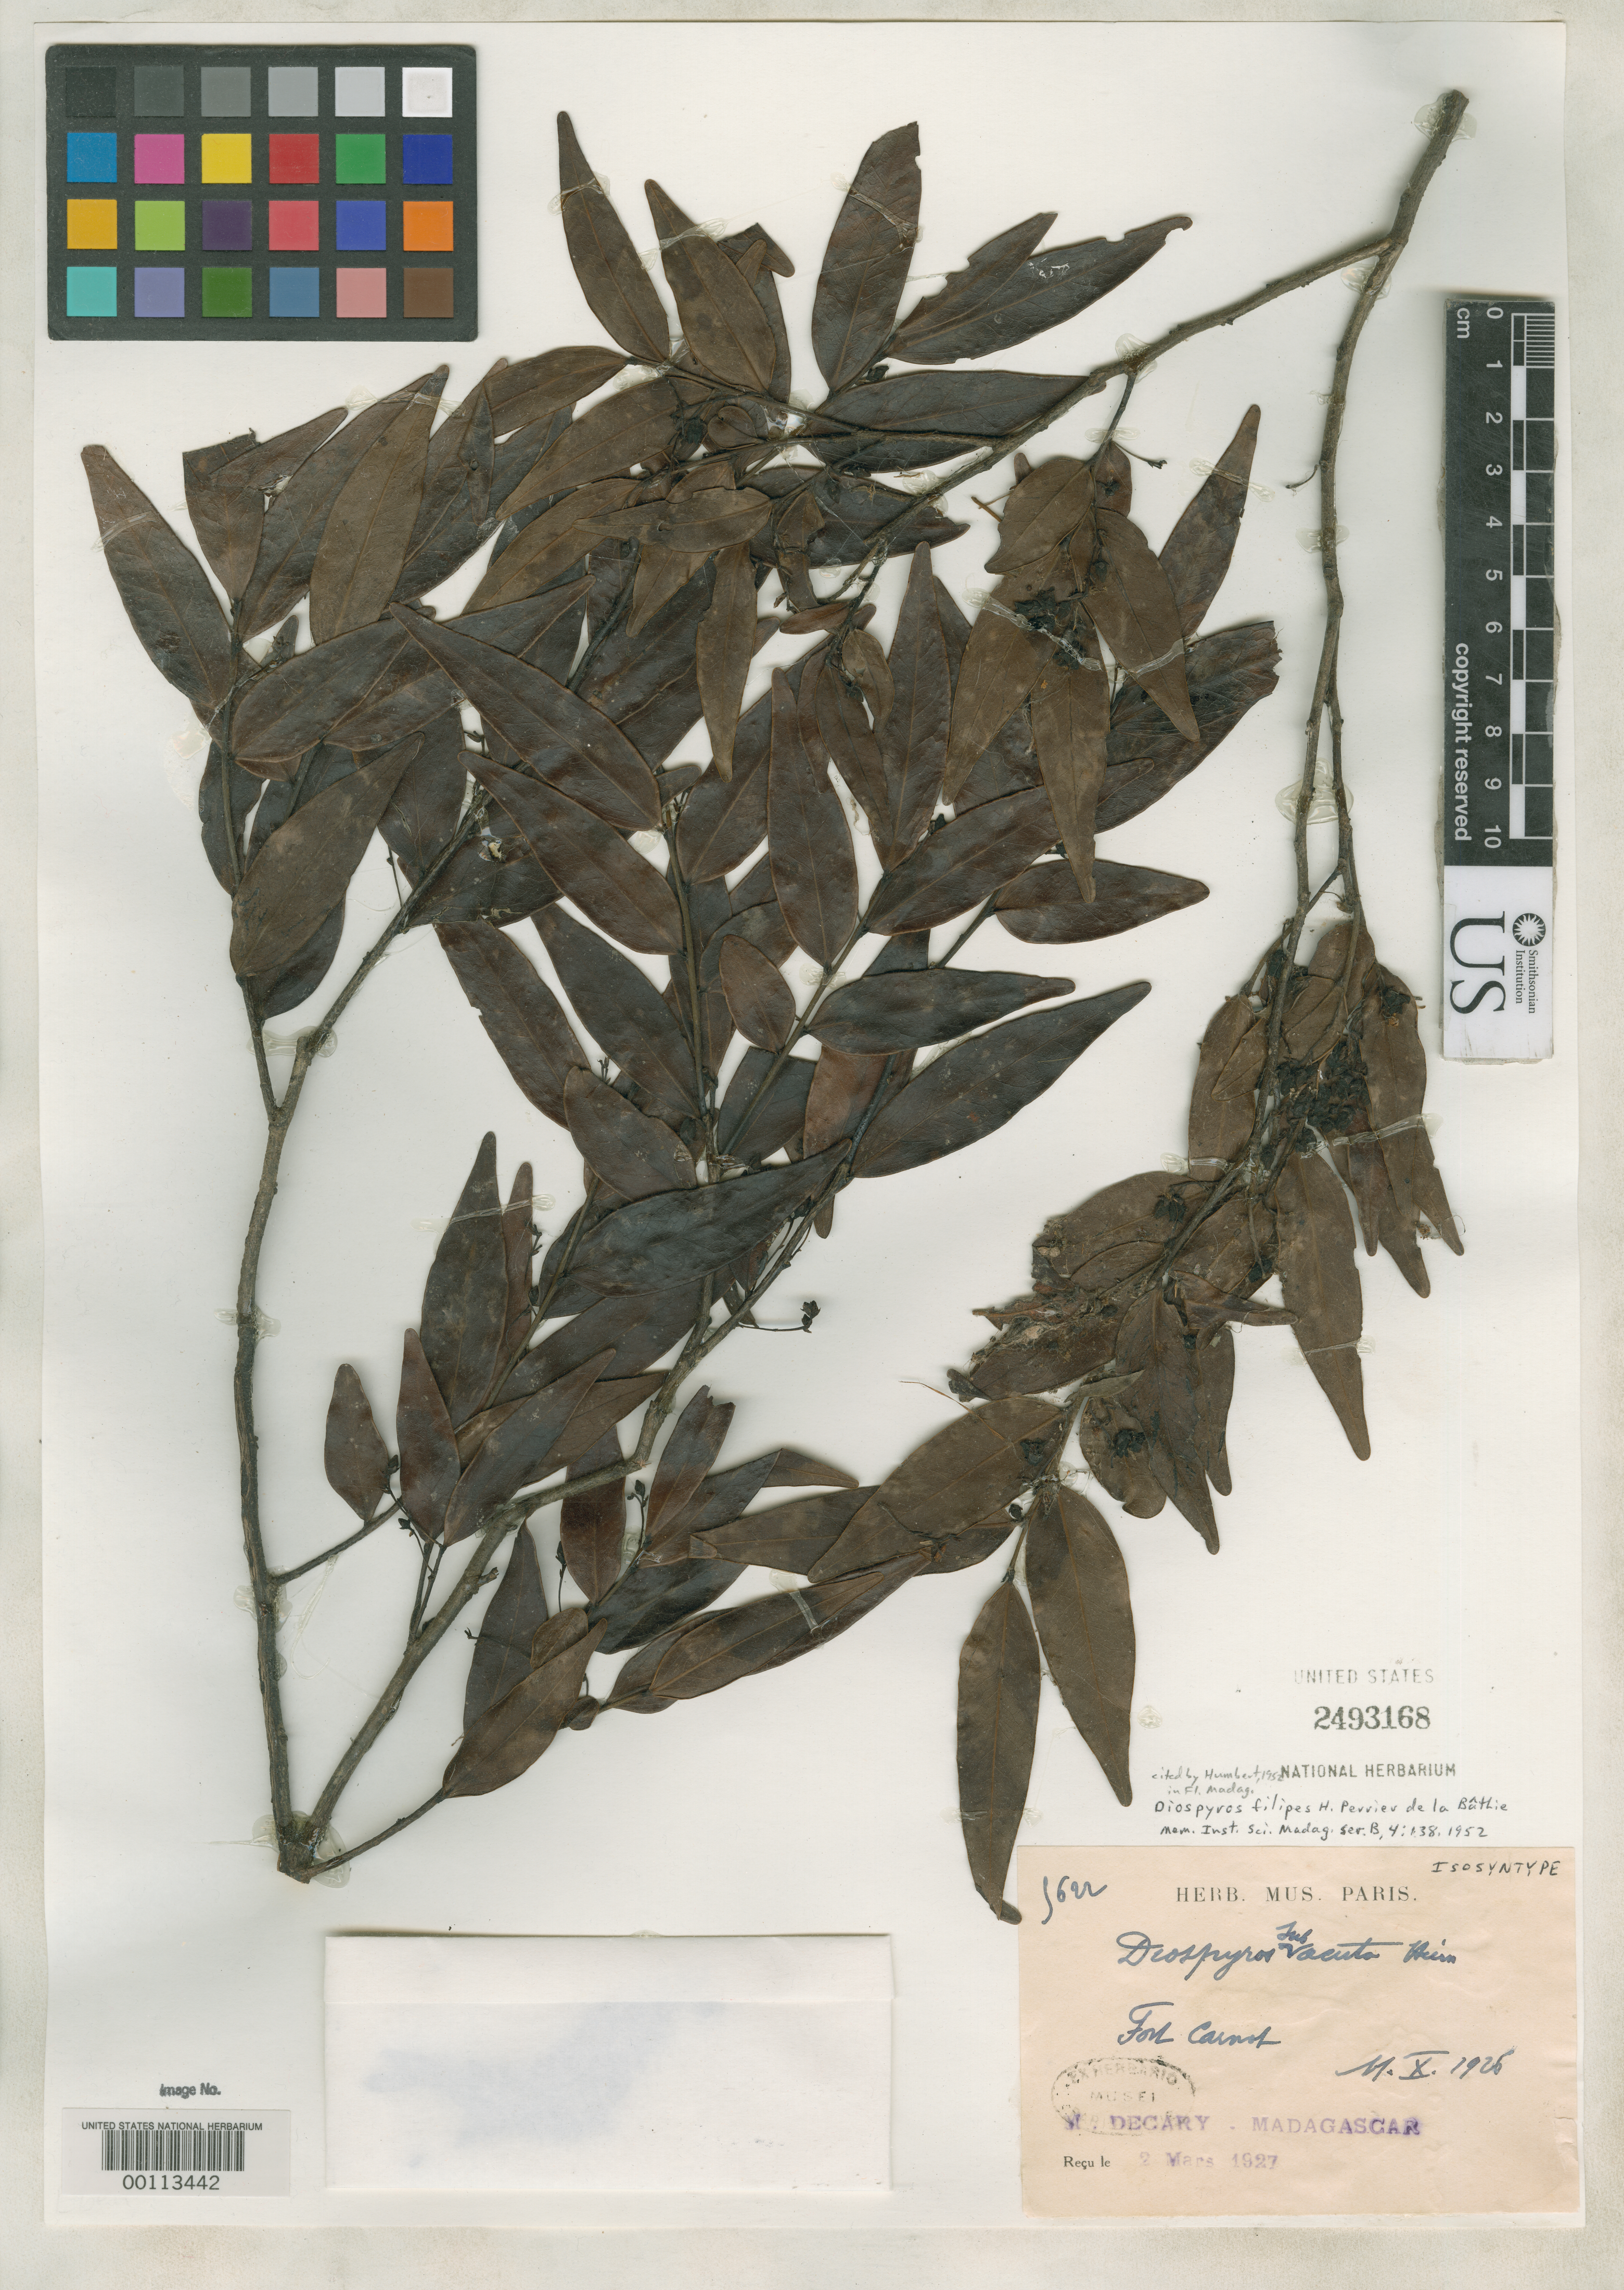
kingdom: Plantae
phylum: Tracheophyta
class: Magnoliopsida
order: Ericales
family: Ebenaceae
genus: Diospyros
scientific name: Diospyros filipes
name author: H. Perrier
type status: Isosyntype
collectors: R. Decary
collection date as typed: Oct 1926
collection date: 1926-10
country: Madagascar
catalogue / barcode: US 2493168